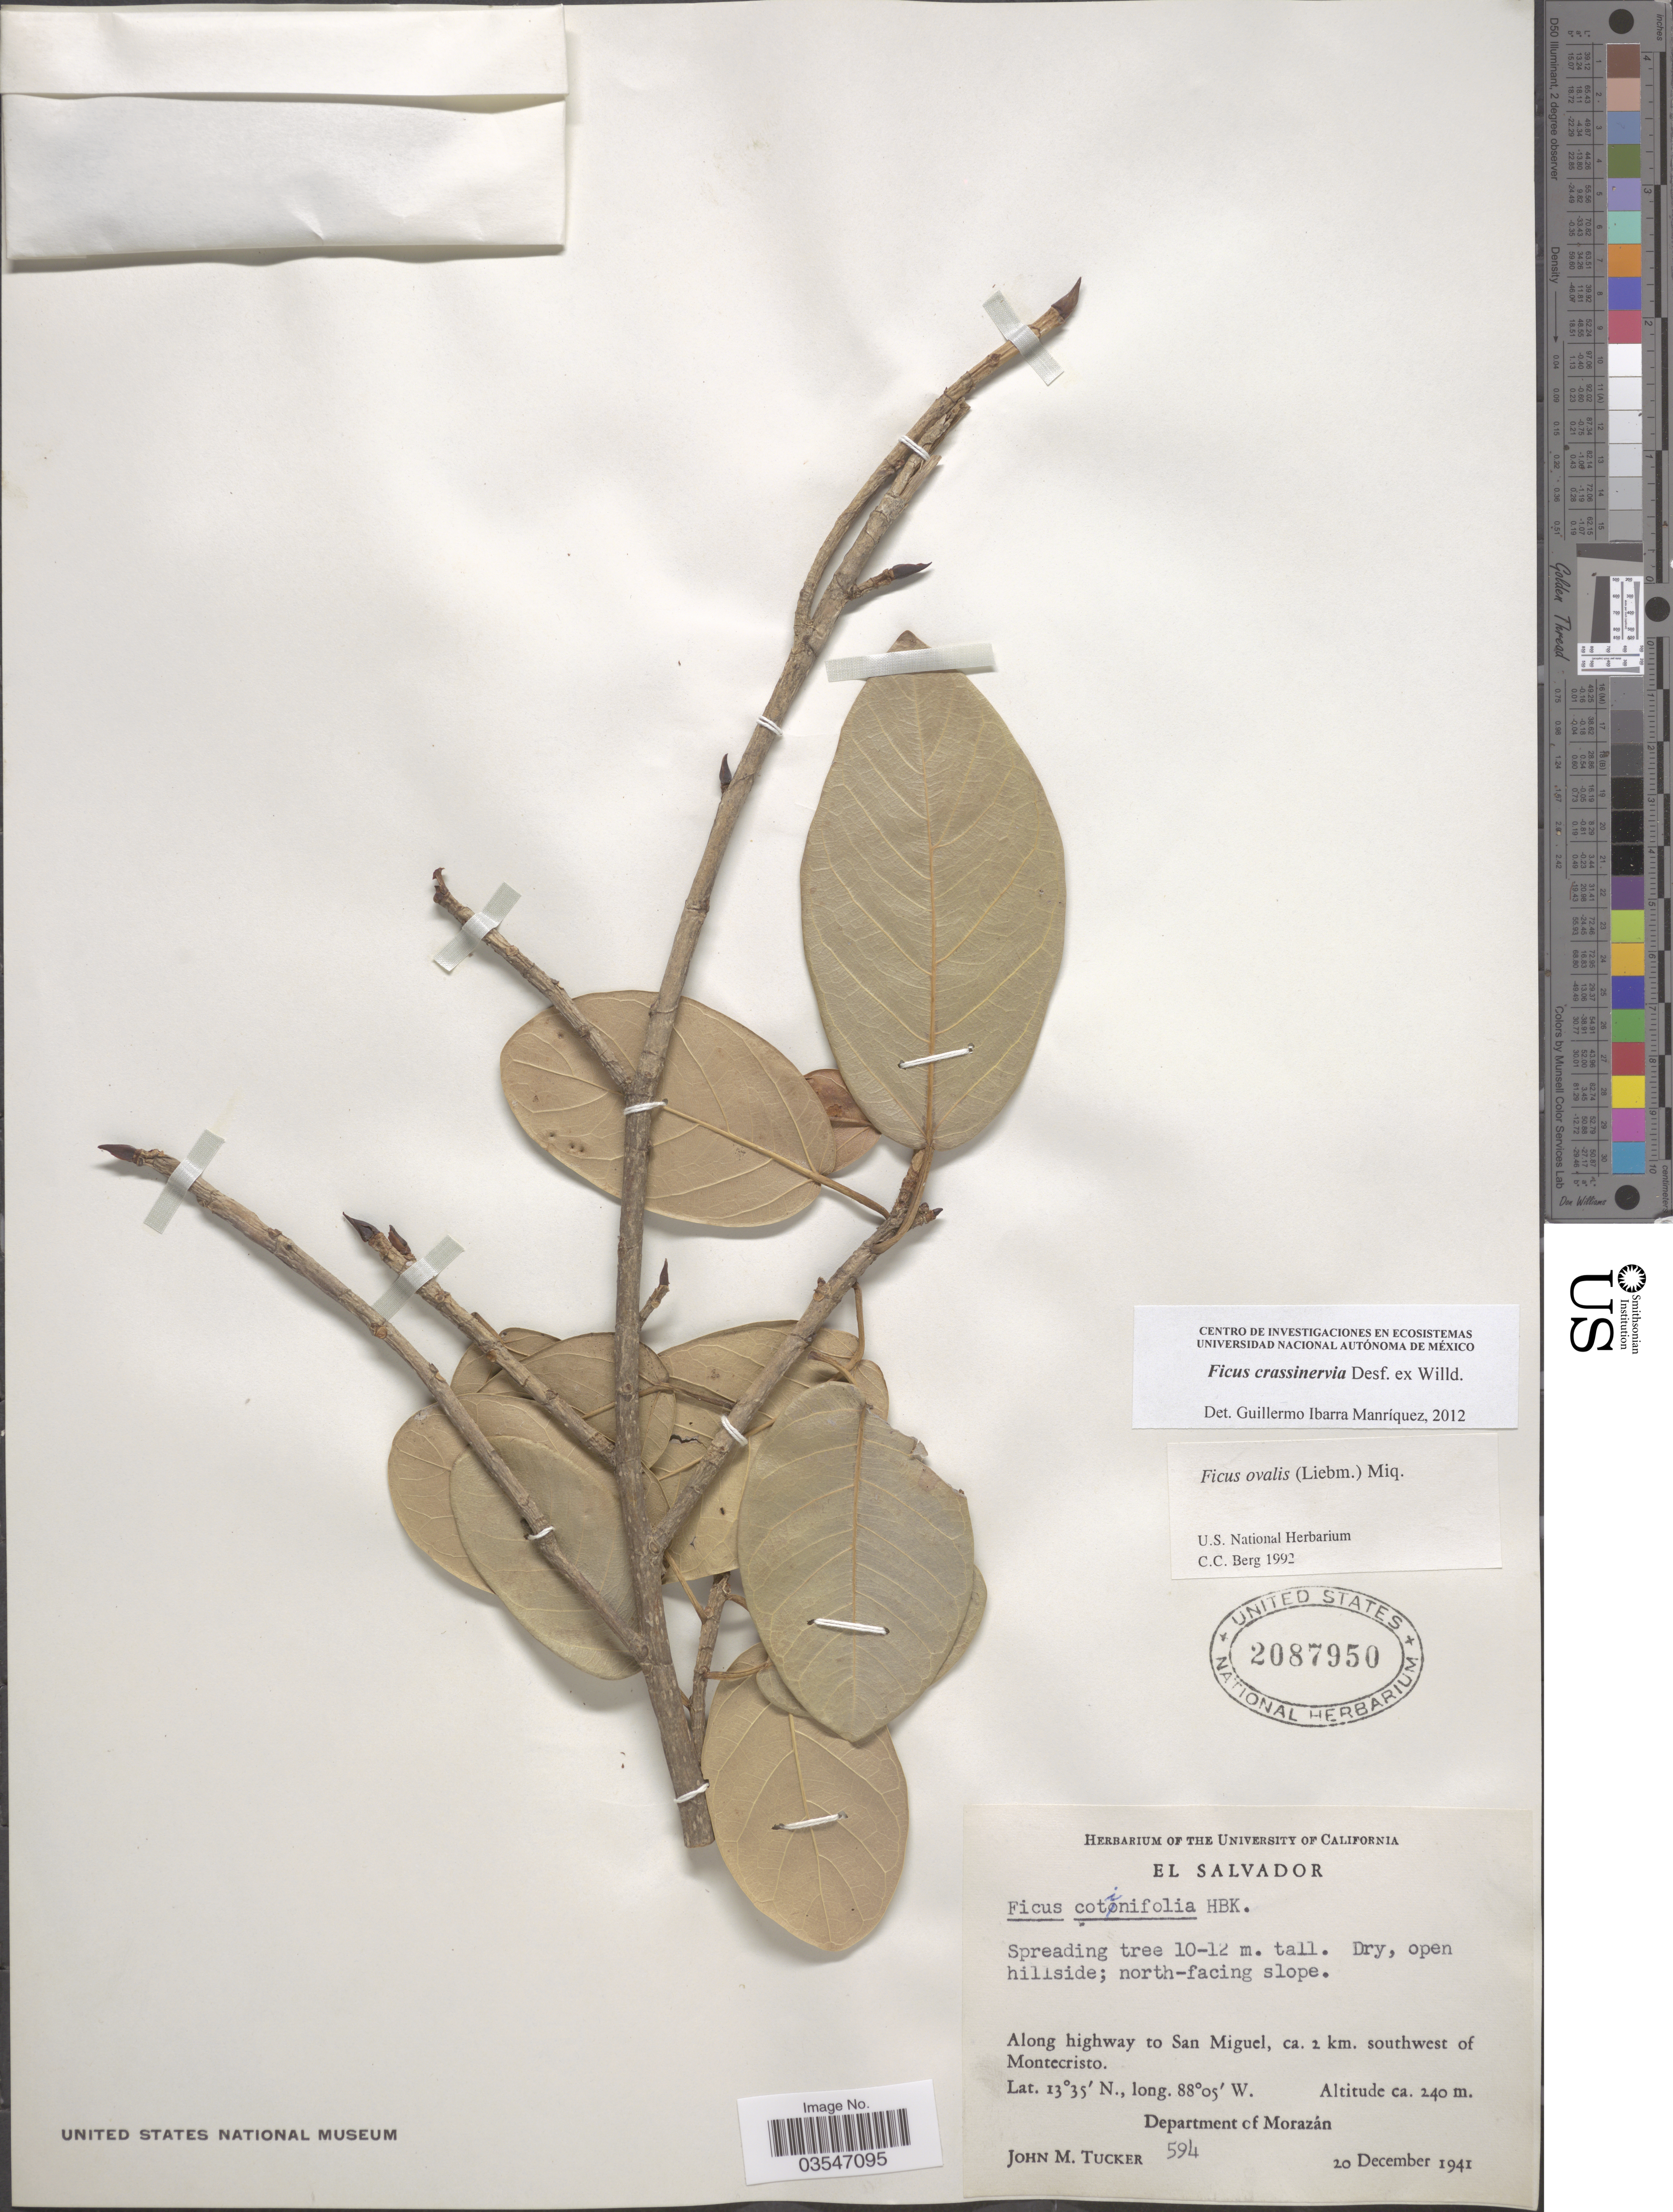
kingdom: Plantae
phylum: Tracheophyta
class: Magnoliopsida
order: Rosales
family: Moraceae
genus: Ficus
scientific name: Ficus crassinervia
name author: Desf. ex Willd.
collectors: J. M. Tucker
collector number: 594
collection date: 1941-12-20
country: El Salvador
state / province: Morazan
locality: Dry, open hillside; north-facing slope. Along highway to San Miguel, ca. 2 km. southwest of Montecristo. Department of Morazán.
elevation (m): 240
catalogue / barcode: US 2087950